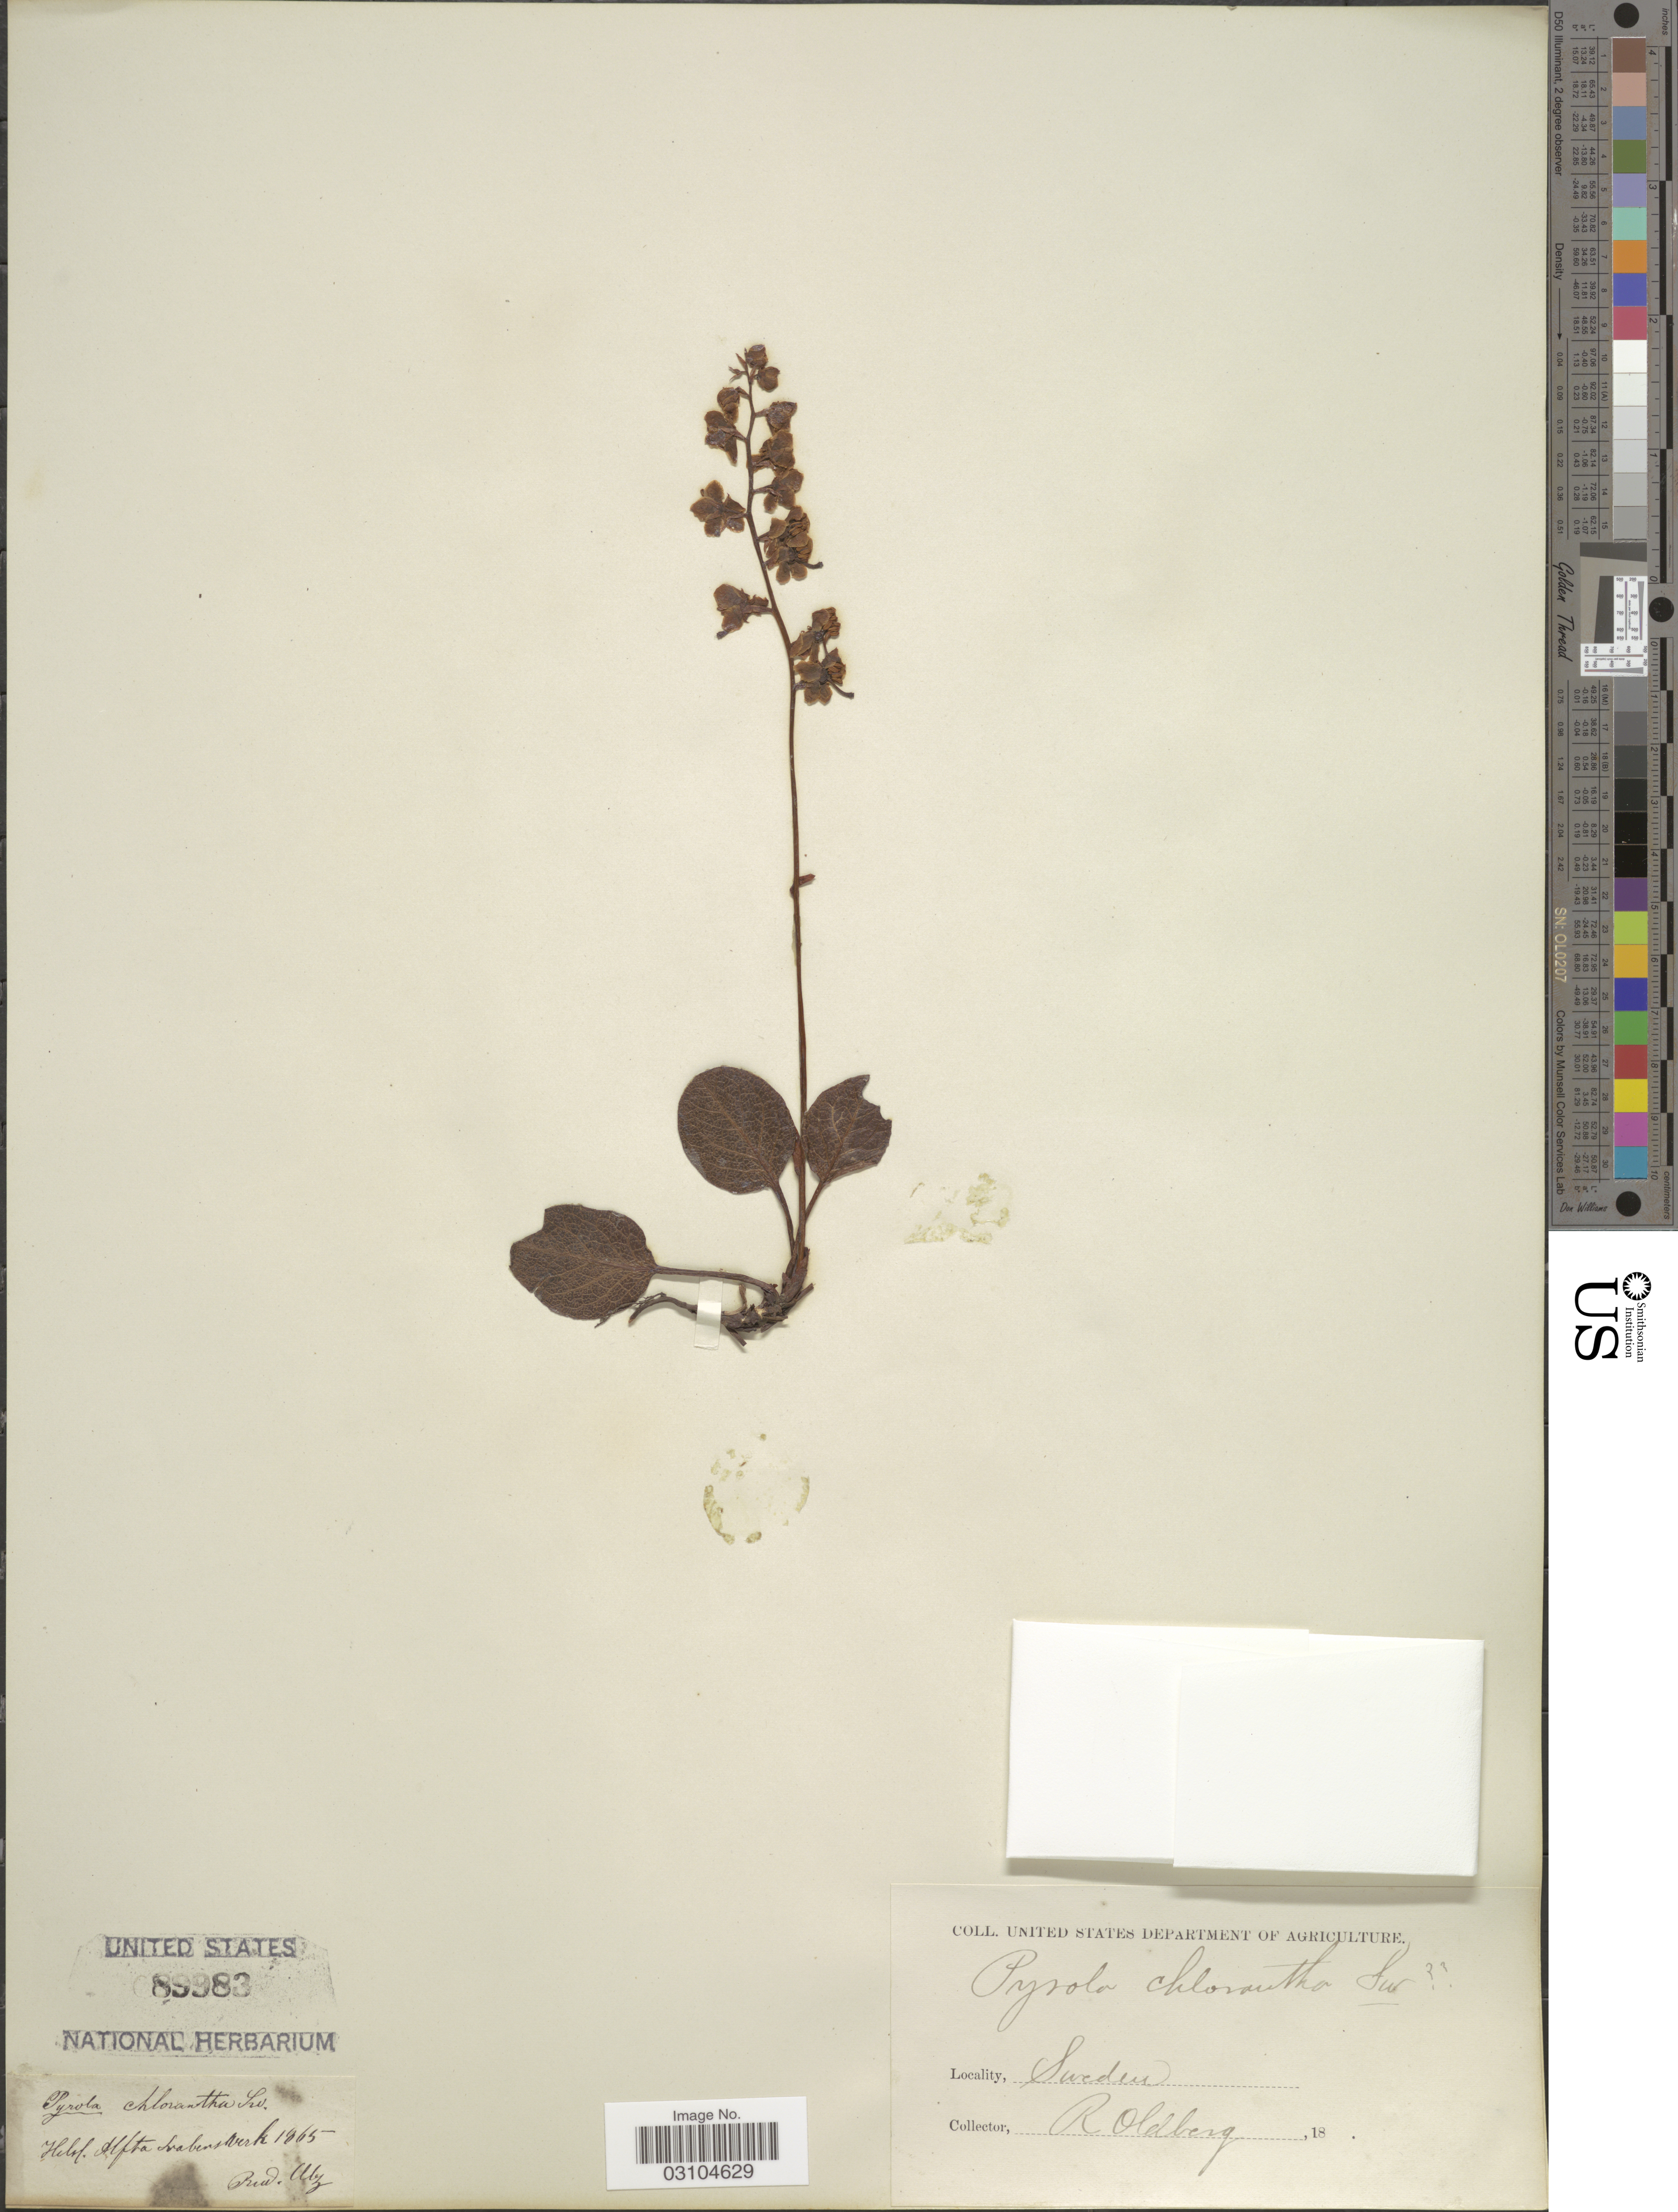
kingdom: Plantae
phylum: Tracheophyta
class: Magnoliopsida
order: Ericales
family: Ericaceae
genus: Pyrola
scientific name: Pyrola chlorantha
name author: Schweigg.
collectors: R. Oldberg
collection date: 1865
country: Sweden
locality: Helsl. Alfta Svabensverk.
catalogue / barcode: US 89983